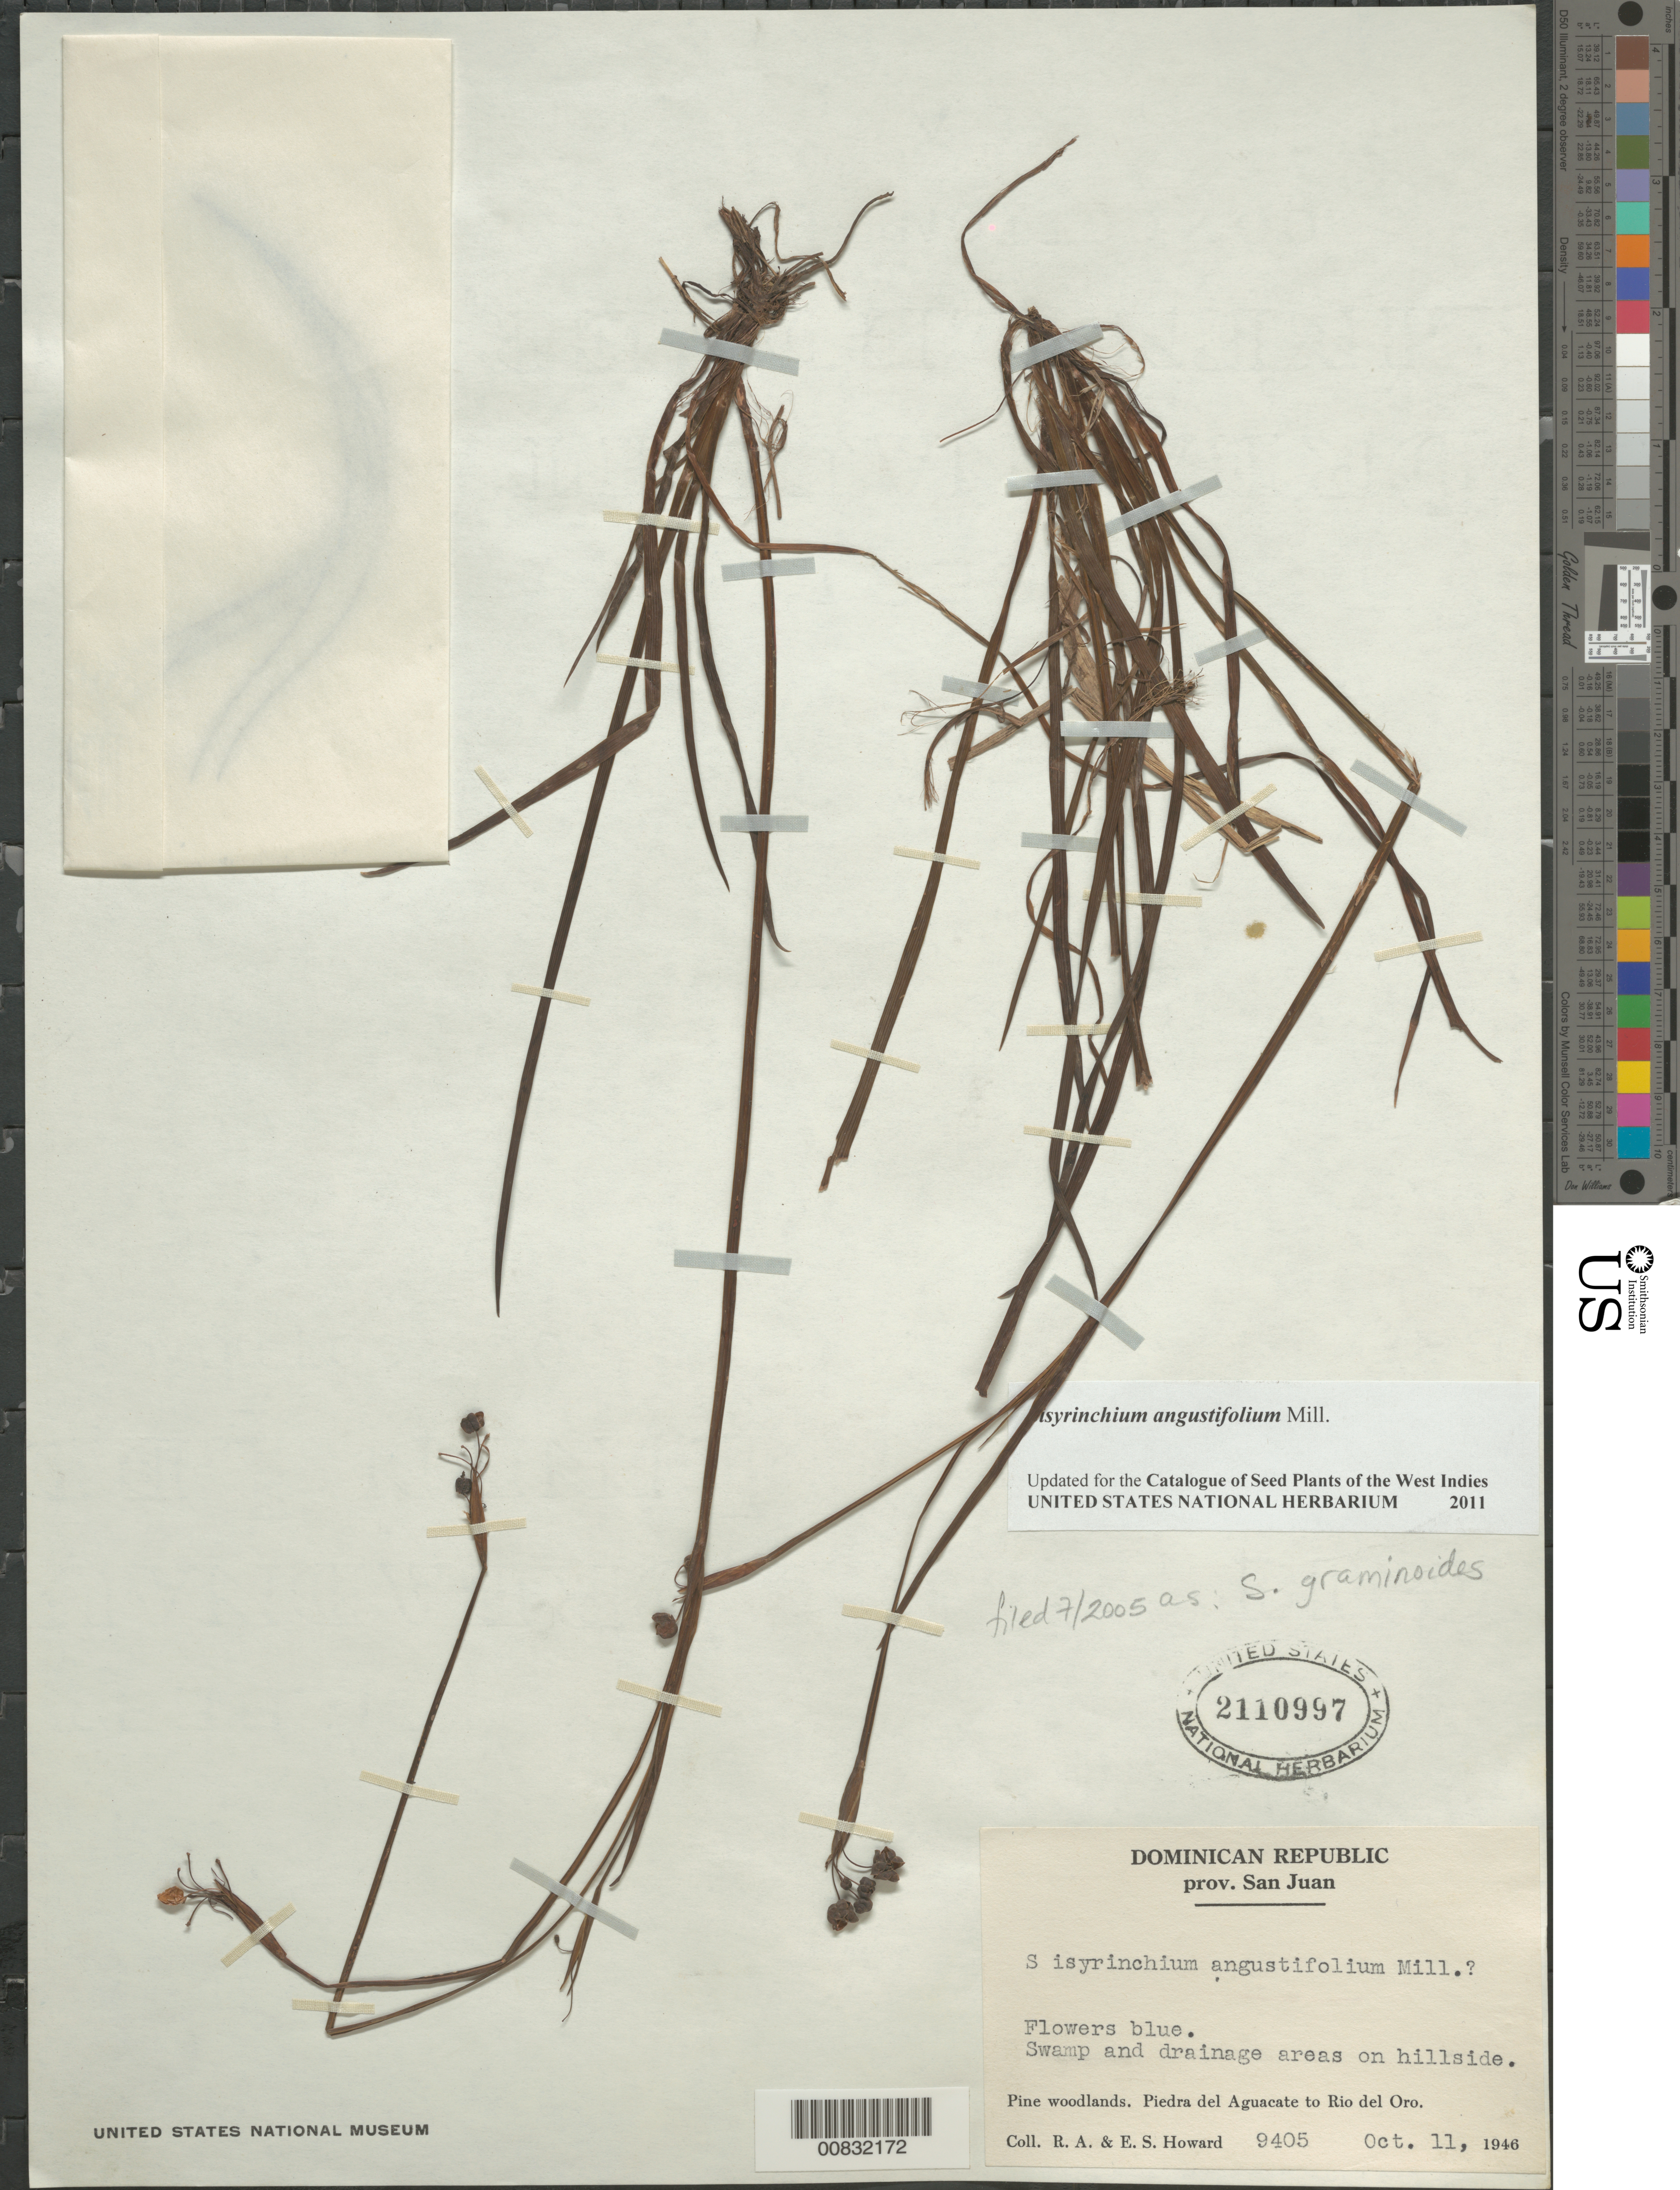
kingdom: Plantae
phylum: Tracheophyta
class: Liliopsida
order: Asparagales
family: Iridaceae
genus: Sisyrinchium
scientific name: Sisyrinchium angustifolium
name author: Mill.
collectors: R. A. Howard & E. S. Howard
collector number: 9405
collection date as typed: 11 Oct 1946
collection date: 1946-10-11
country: Dominican Republic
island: Hispaniola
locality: Piedra del Aguacate to Río del Oro.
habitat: Swamp and drainage areas on hillside. Pine woodlands.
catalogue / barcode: US 2110997